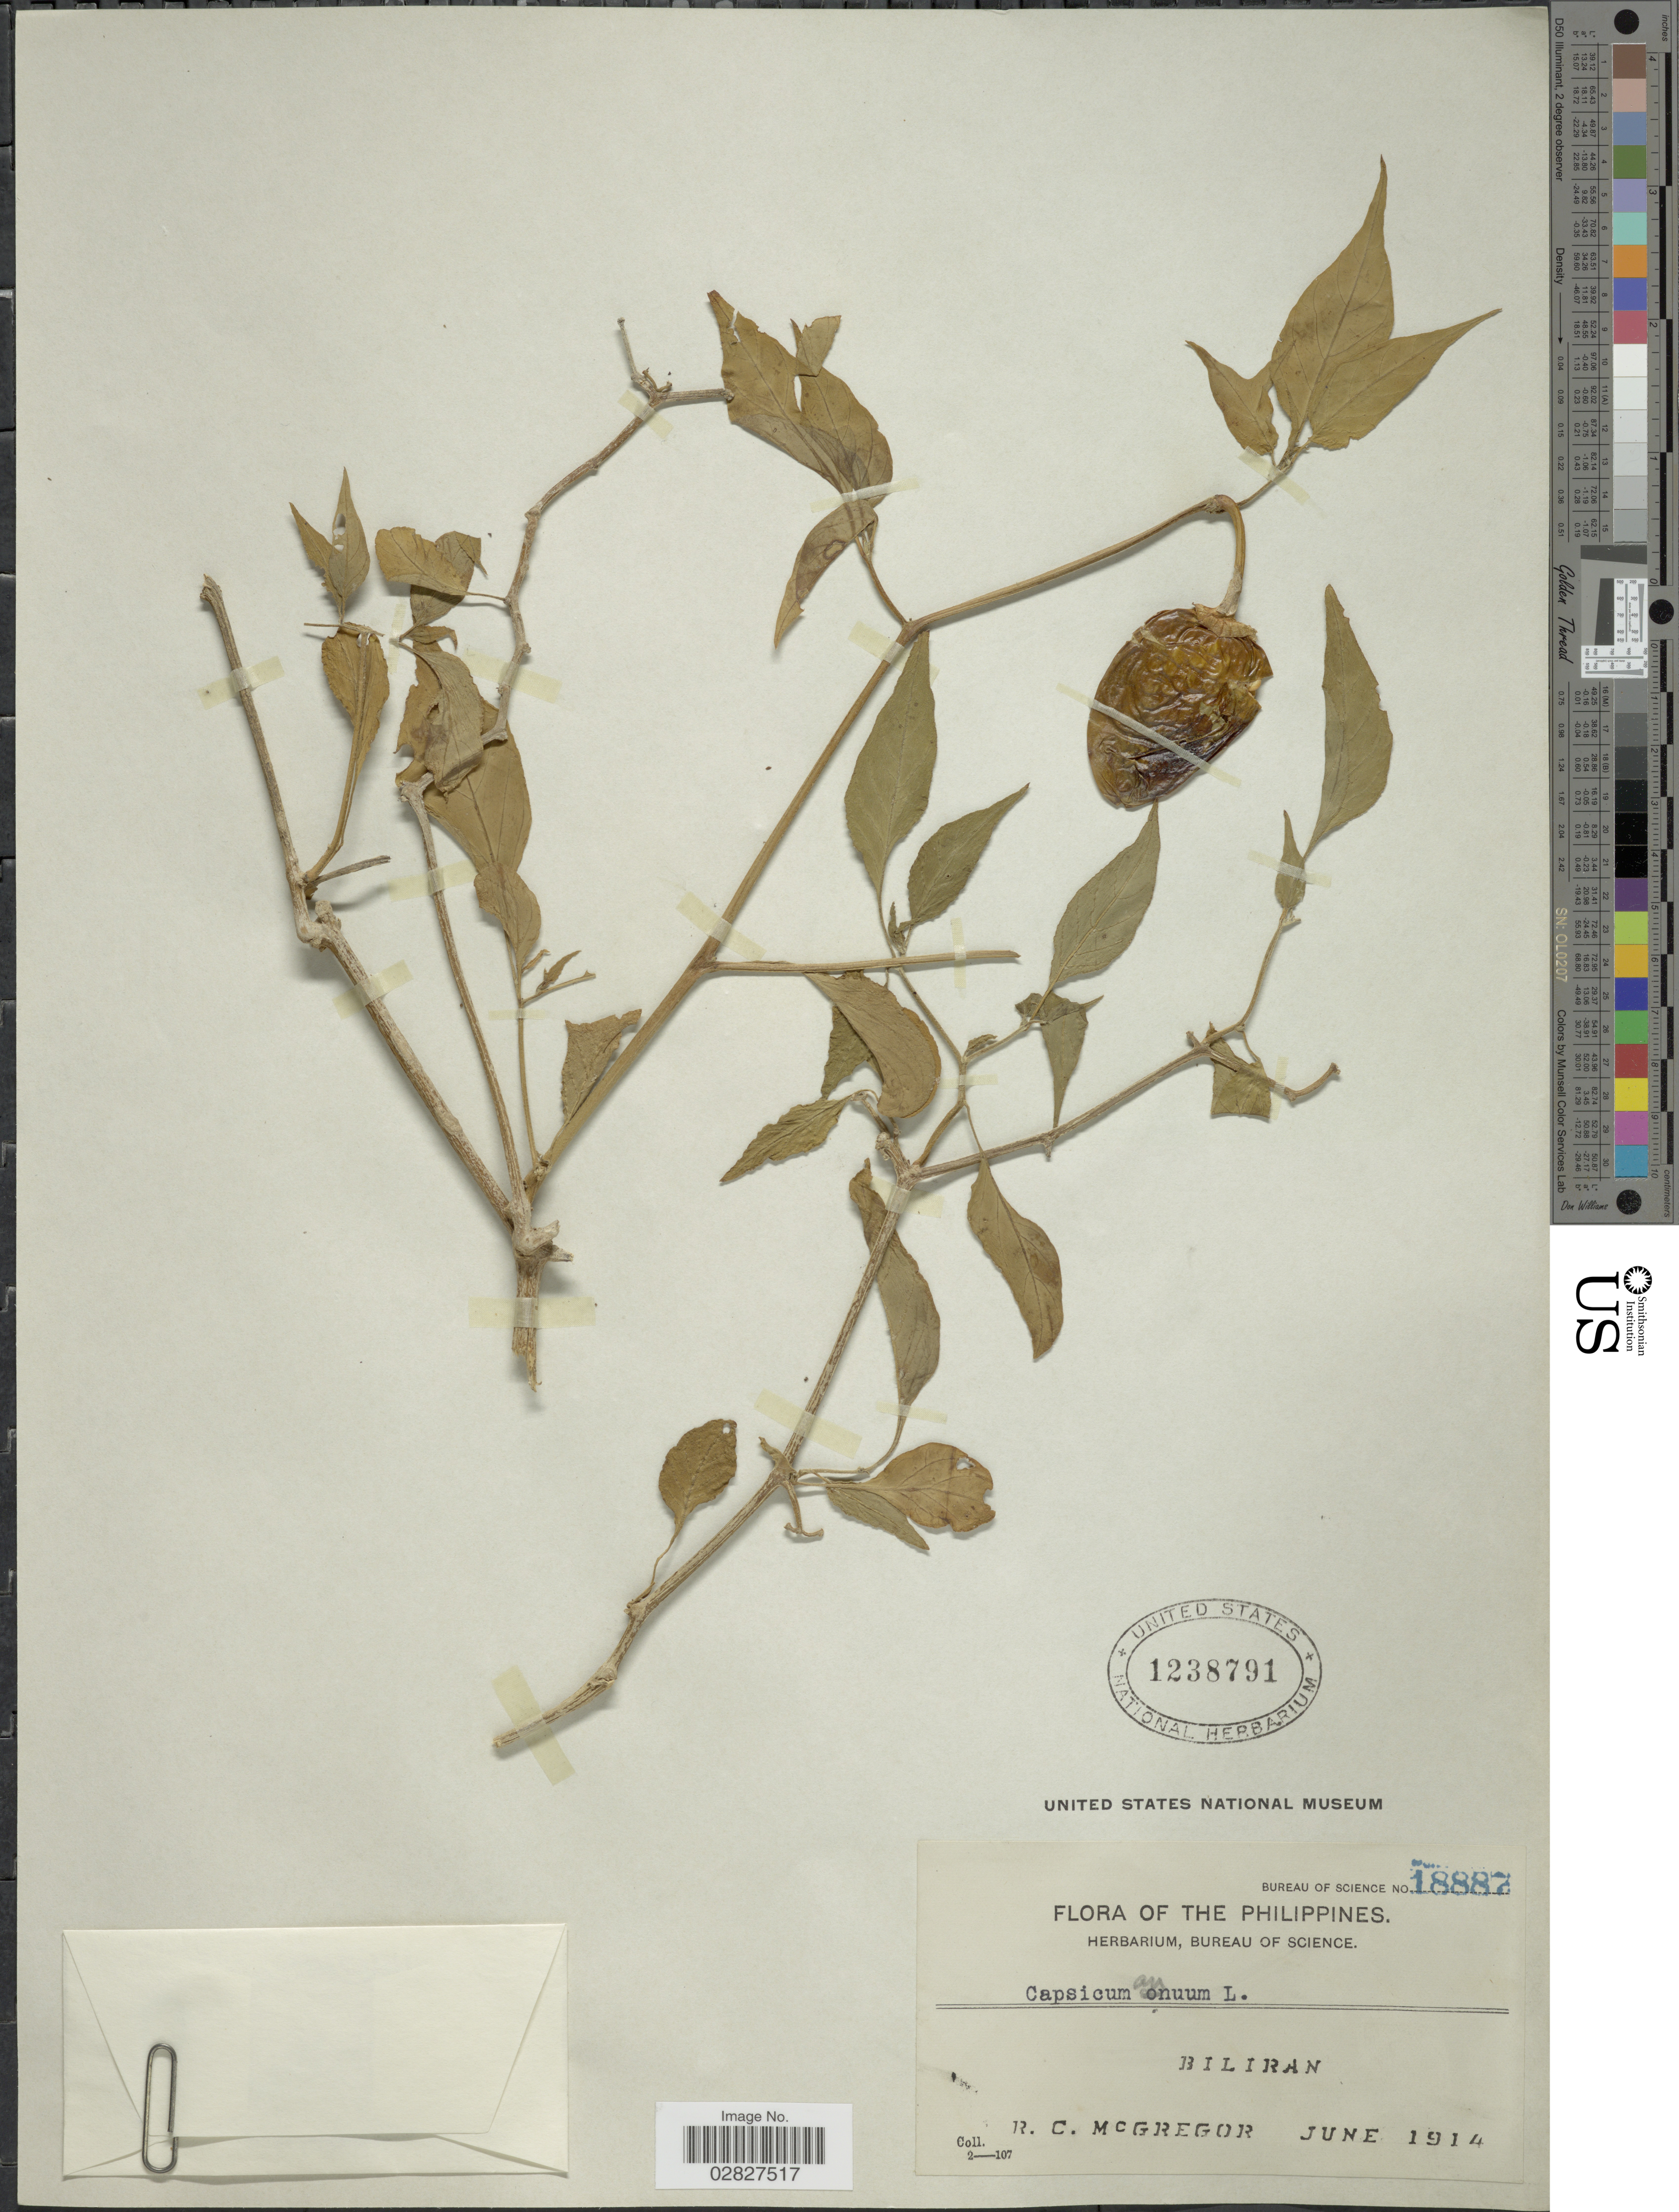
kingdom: Plantae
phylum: Tracheophyta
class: Magnoliopsida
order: Solanales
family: Solanaceae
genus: Capsicum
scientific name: Capsicum annuum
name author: L.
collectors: R. C. McGregor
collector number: Bureau of Science 18887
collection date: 1914-06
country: Philippines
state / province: Eastern Visayas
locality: Biliran.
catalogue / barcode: US 1238791